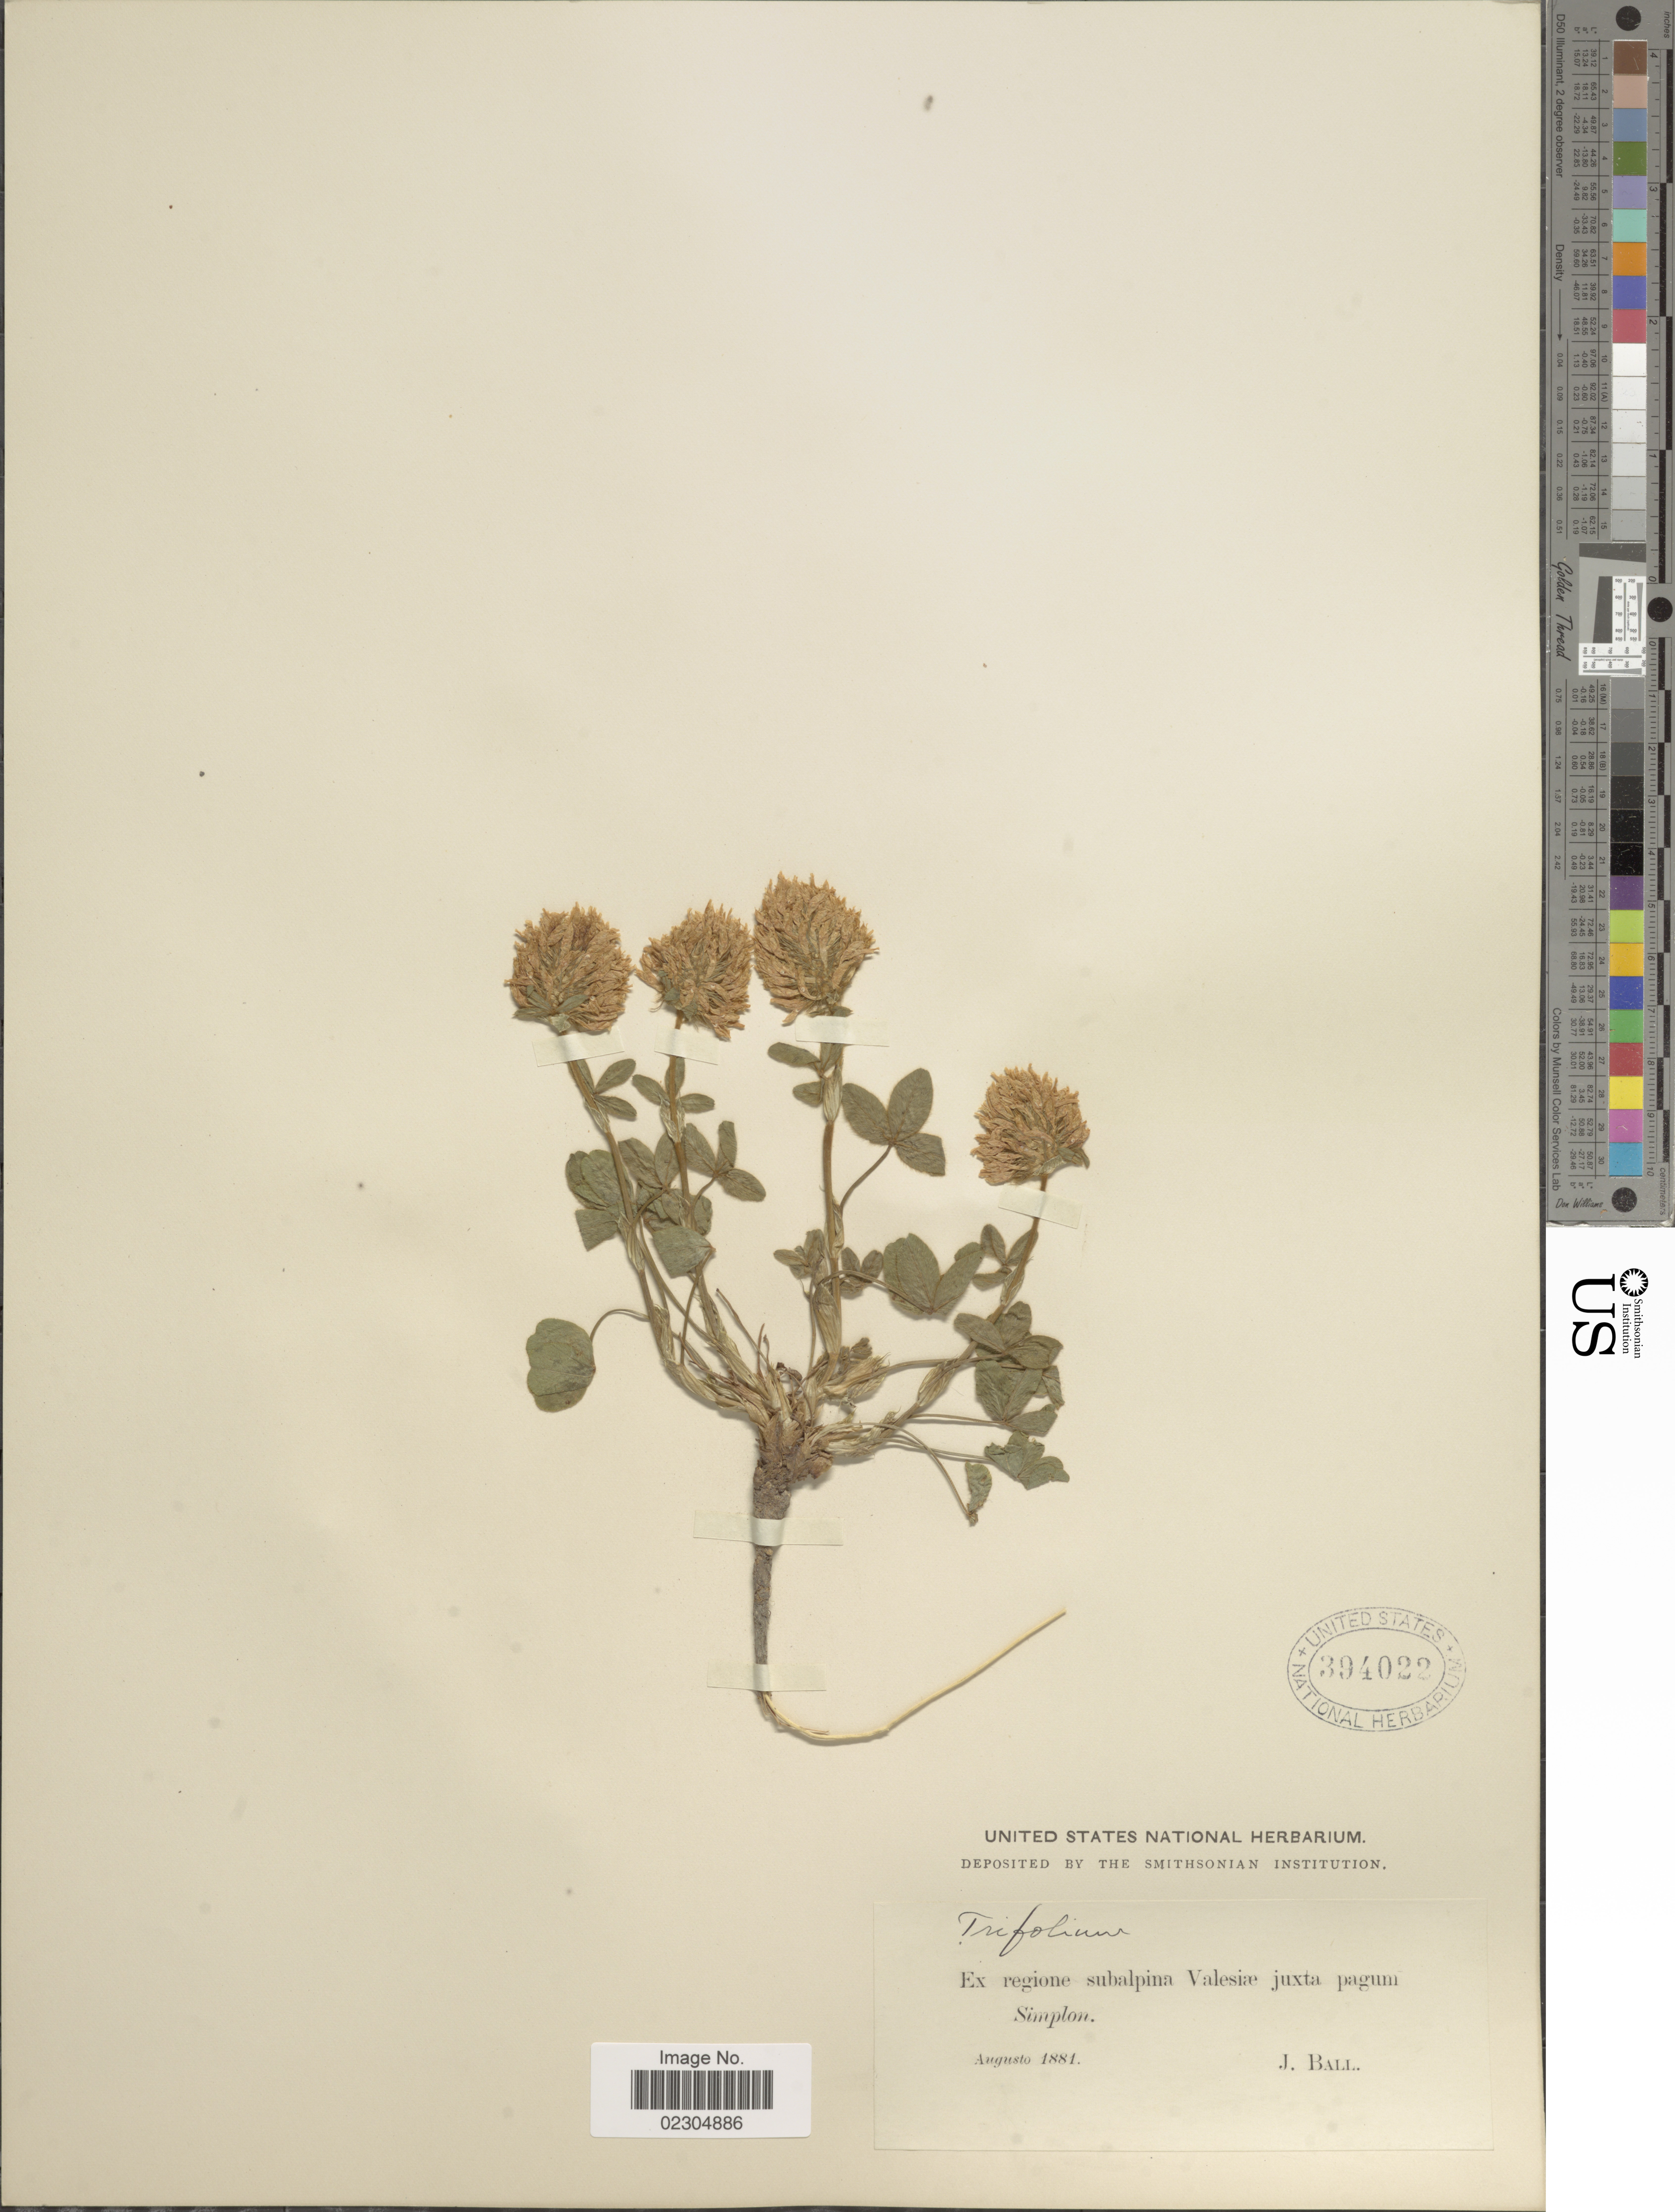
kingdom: Plantae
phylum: Tracheophyta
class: Magnoliopsida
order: Fabales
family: Fabaceae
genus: Trifolium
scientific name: Trifolium sp.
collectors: J. Ball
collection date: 1881-08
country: Switzerland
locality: Ex regione subalpina Valesiae juxta pagum. Simplon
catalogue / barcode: US 394022